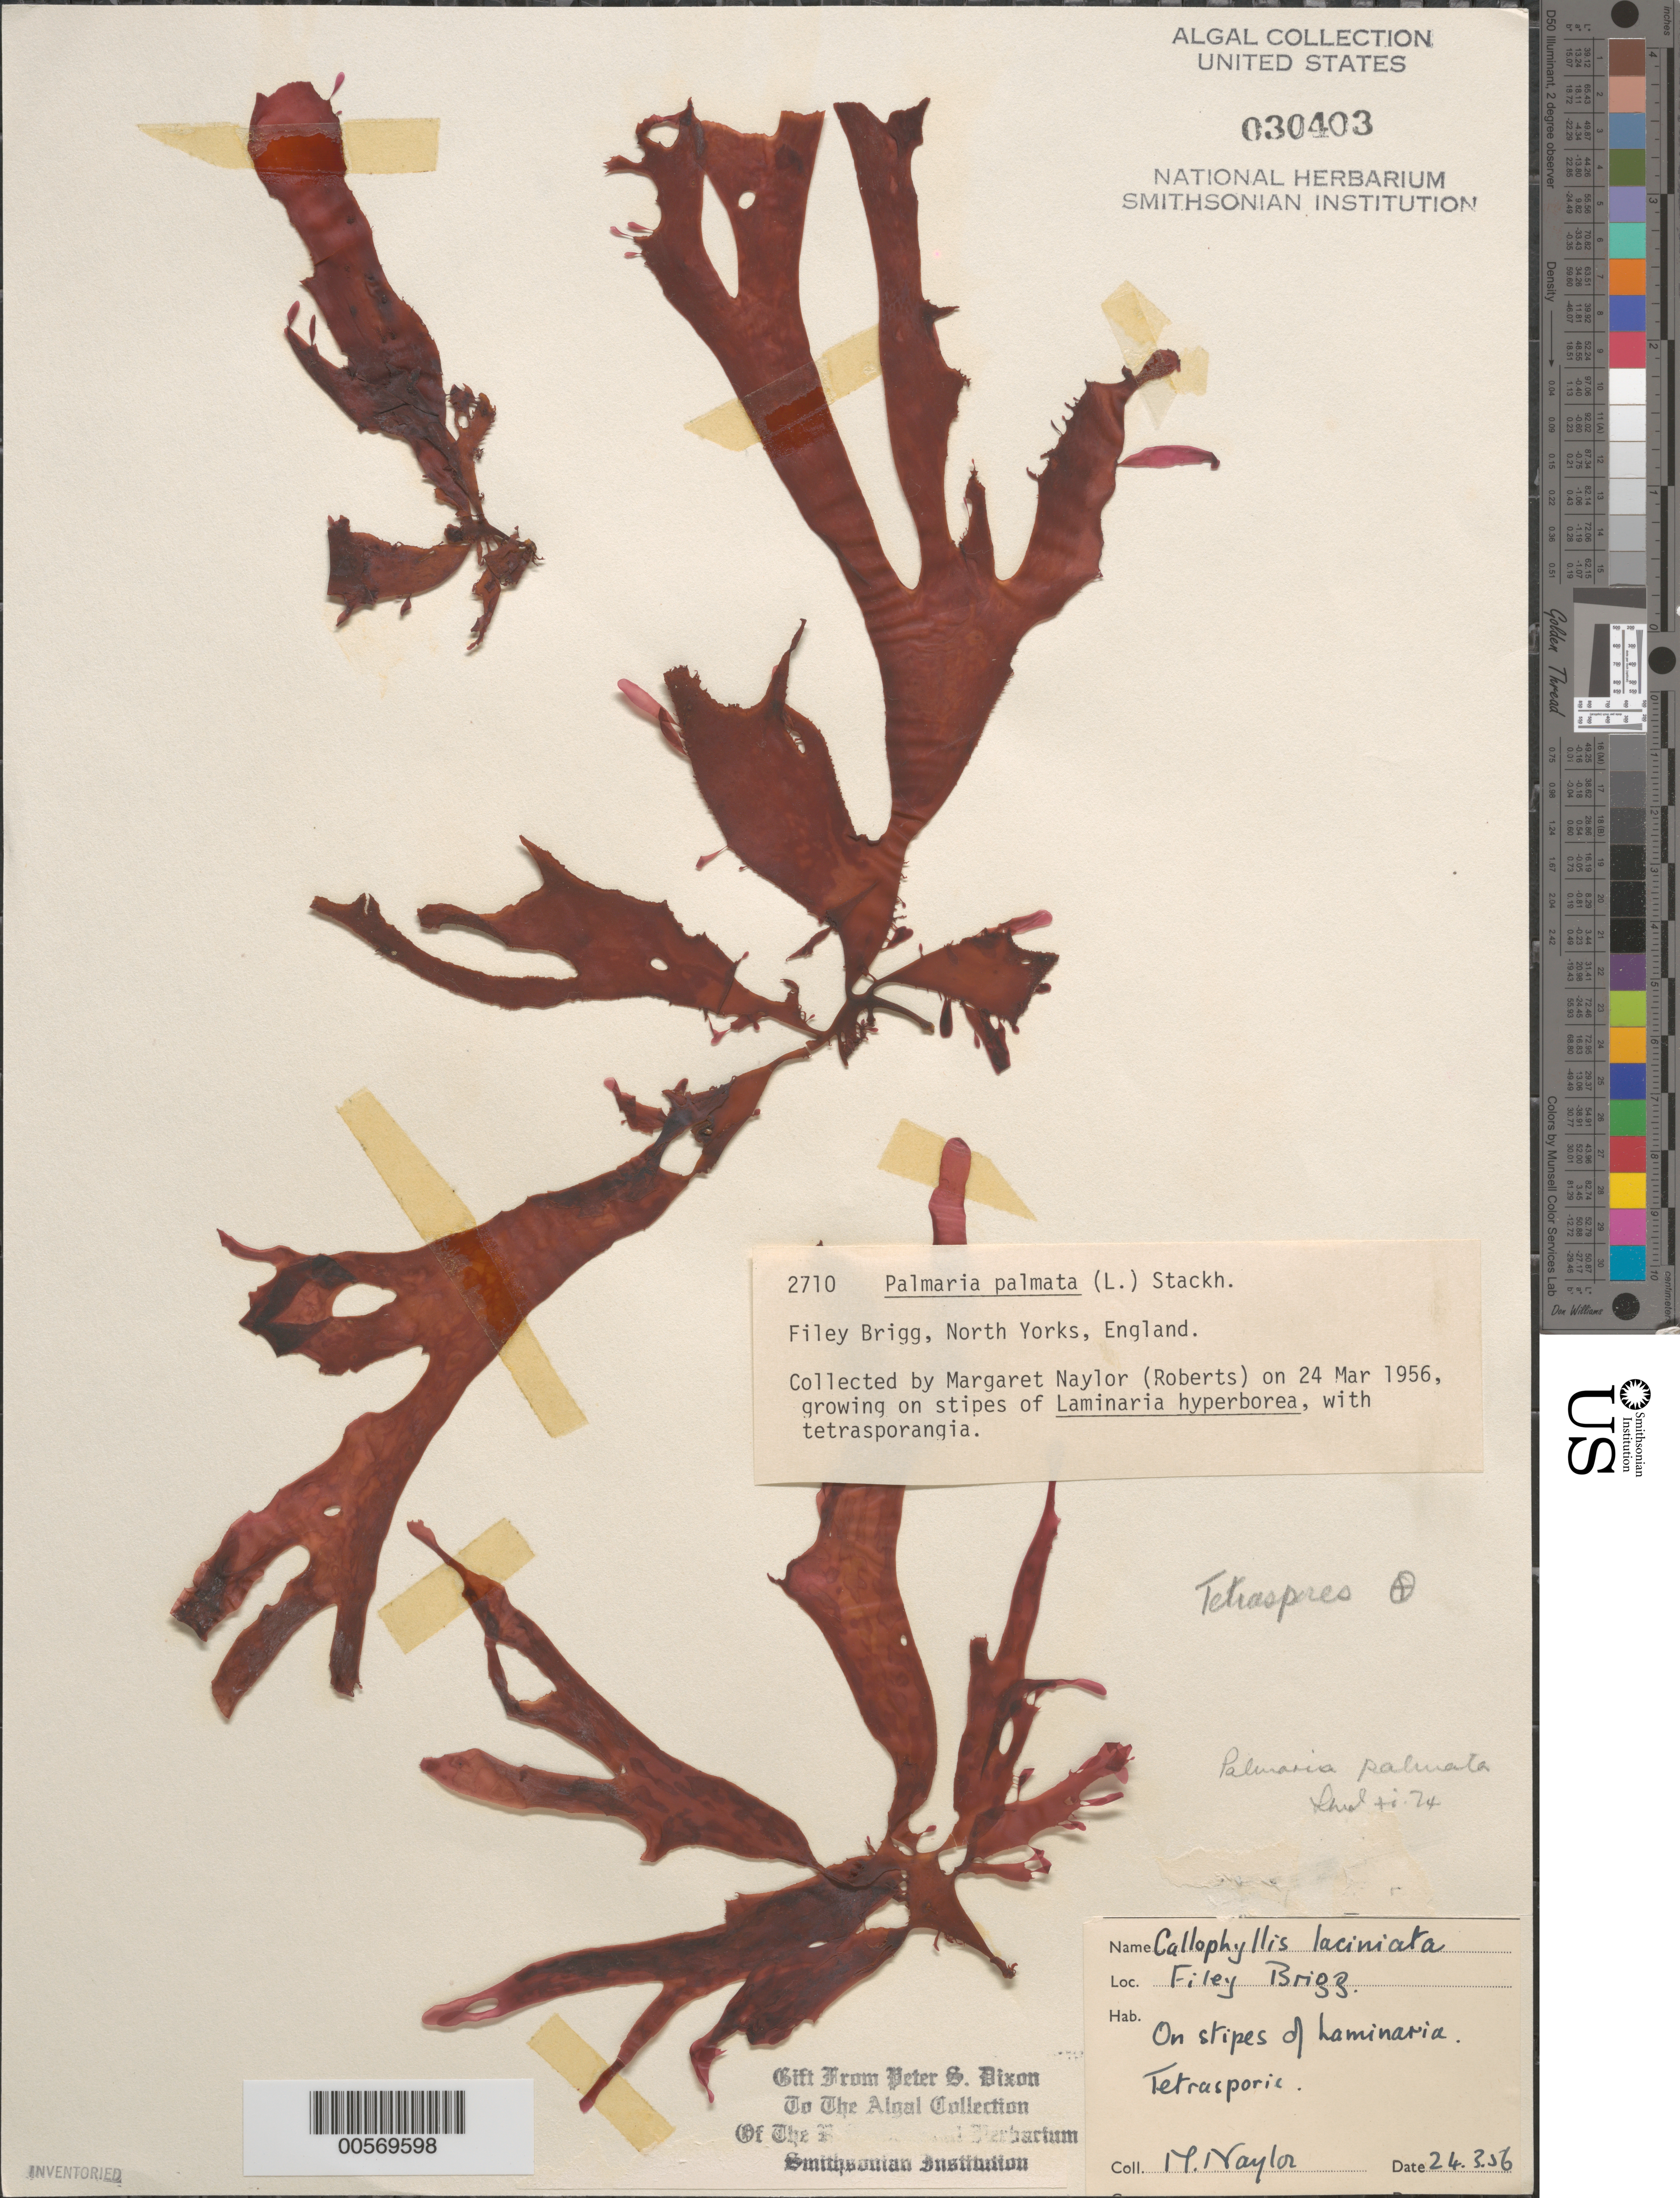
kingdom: Plantae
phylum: Rhodophyta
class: Florideophyceae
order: Palmariales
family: Palmariaceae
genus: Palmaria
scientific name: Palmaria palmata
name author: (L.) F. Weber & D. Mohr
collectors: M. Roberts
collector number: PSD 2710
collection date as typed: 24 Mar 1956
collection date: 1956-03-24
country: United Kingdom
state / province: England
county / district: North Yorkshire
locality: Filey Brigg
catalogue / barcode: US 30403